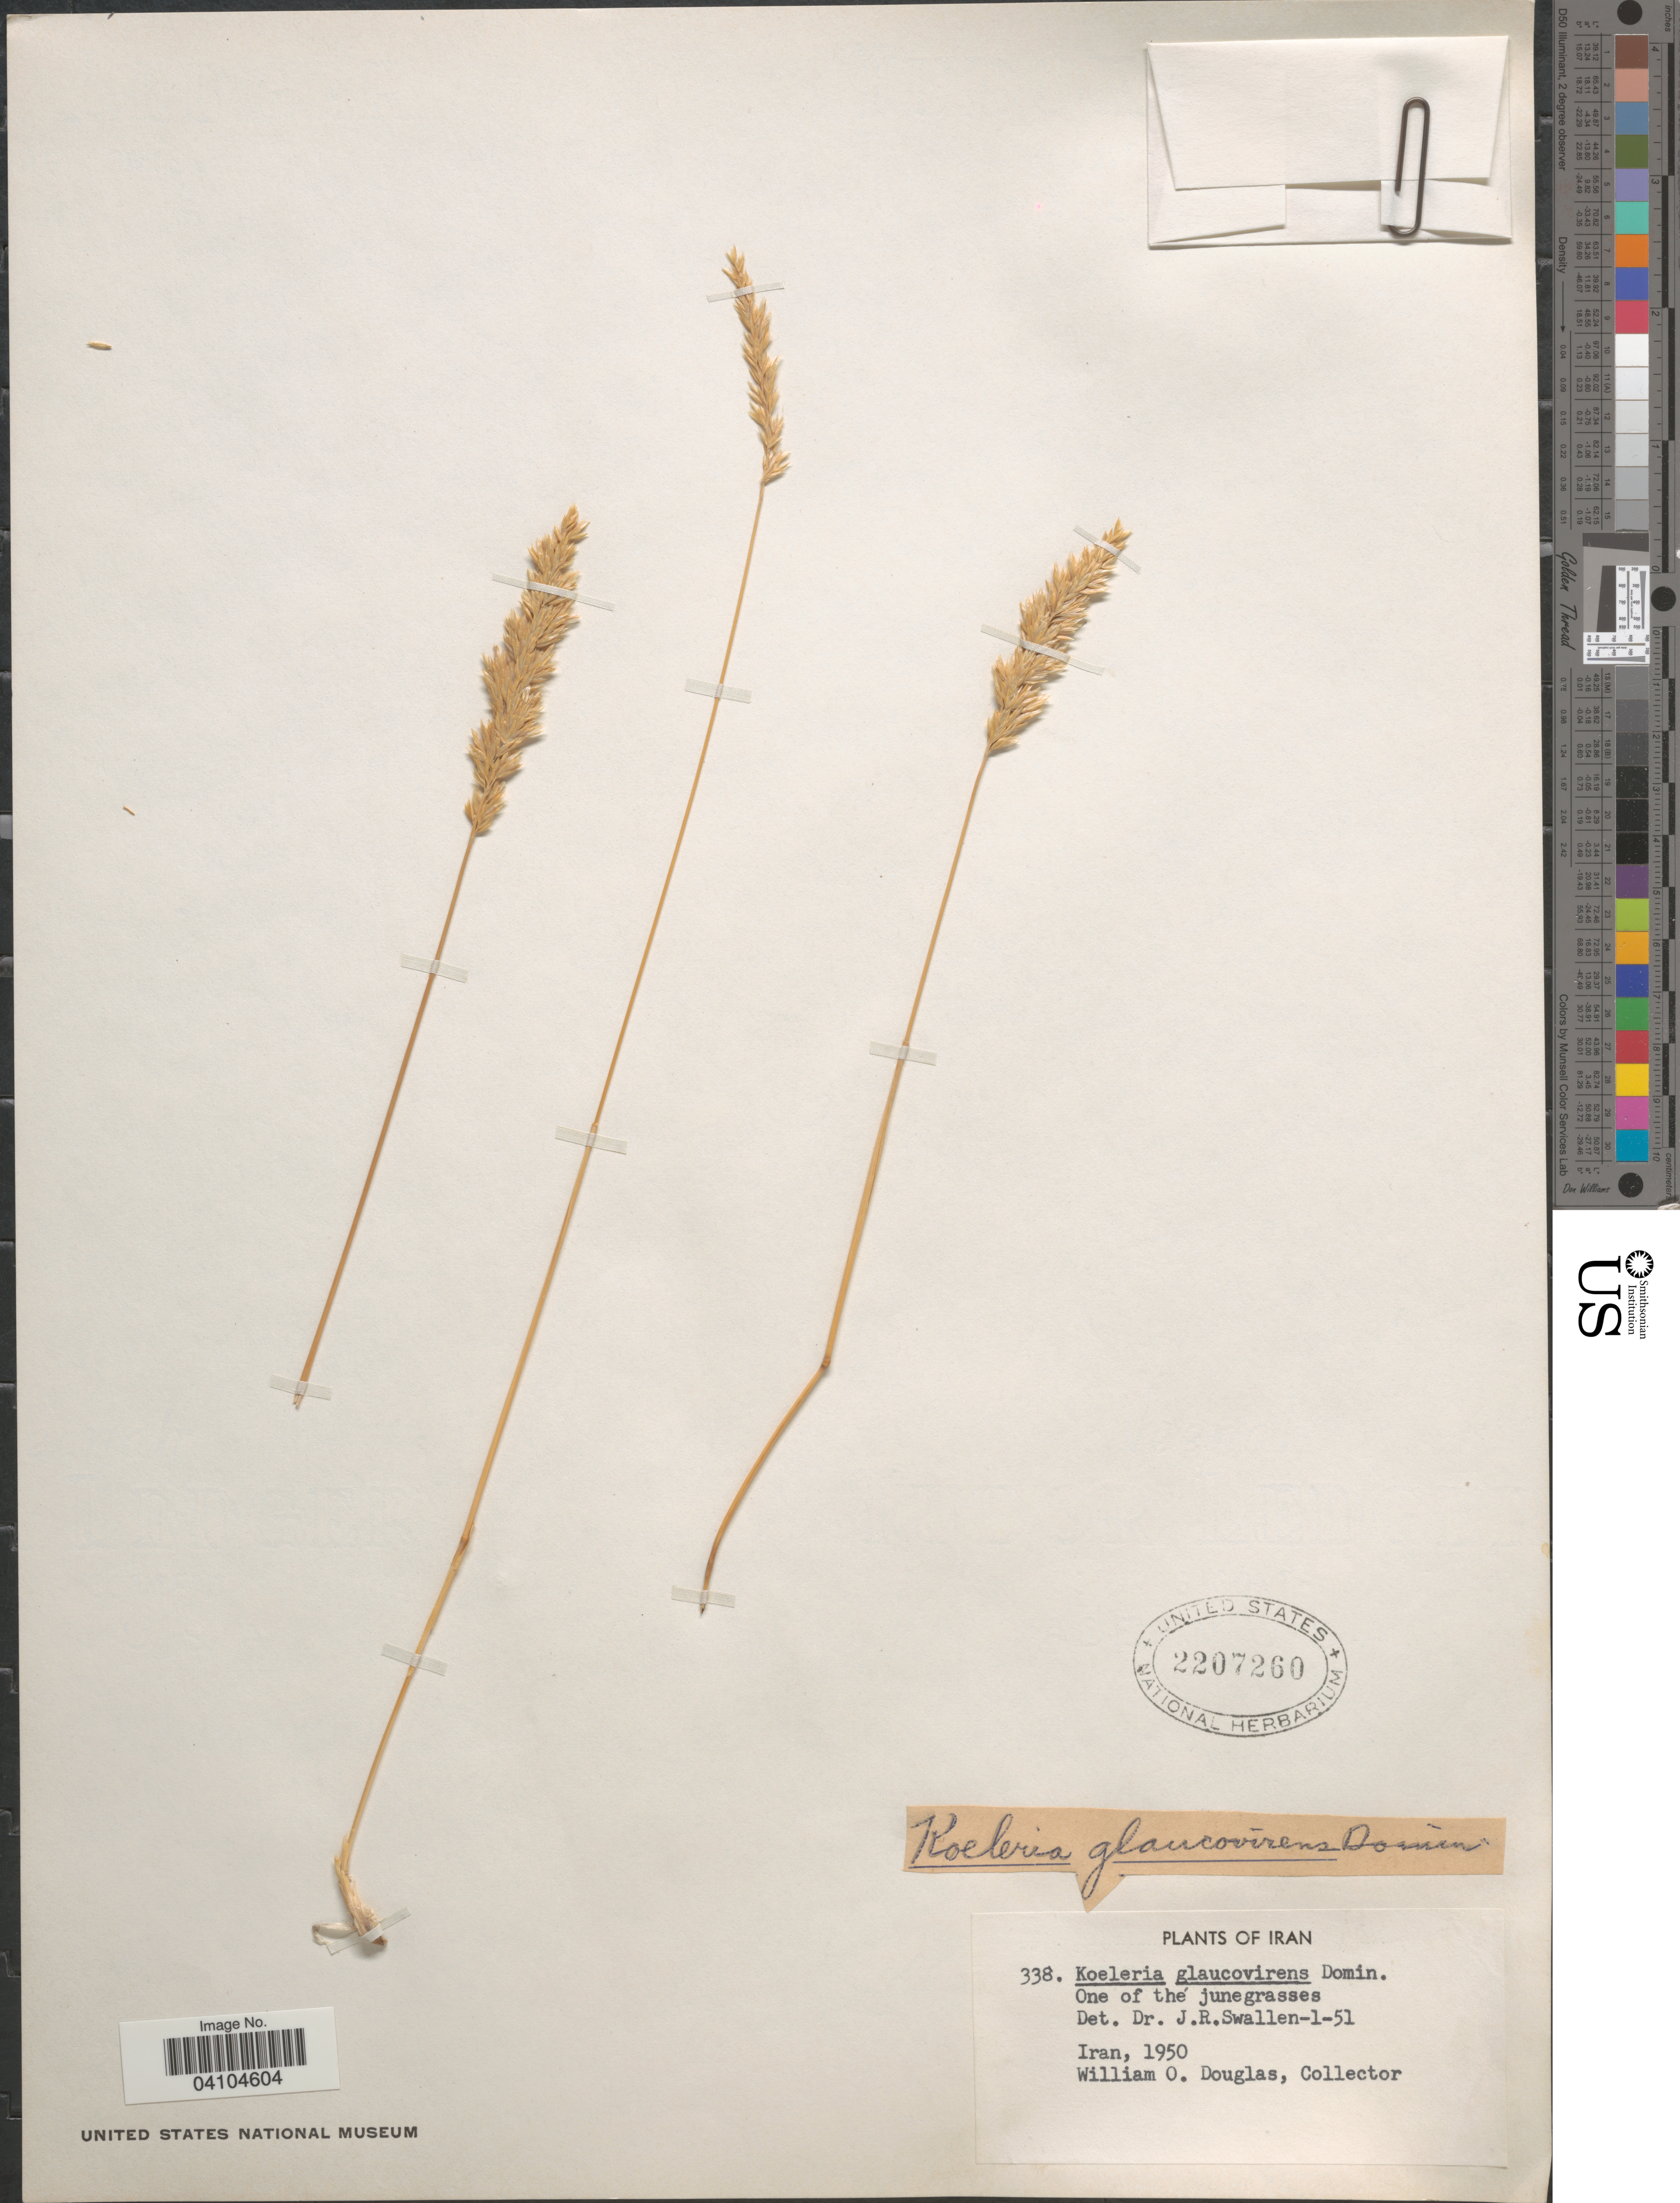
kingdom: Plantae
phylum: Tracheophyta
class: Liliopsida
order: Poales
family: Poaceae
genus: Koeleria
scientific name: Koeleria macrantha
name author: (Ledeb.) Schult.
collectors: W. Douglas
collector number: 338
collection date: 1950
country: Iran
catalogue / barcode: US 2207260